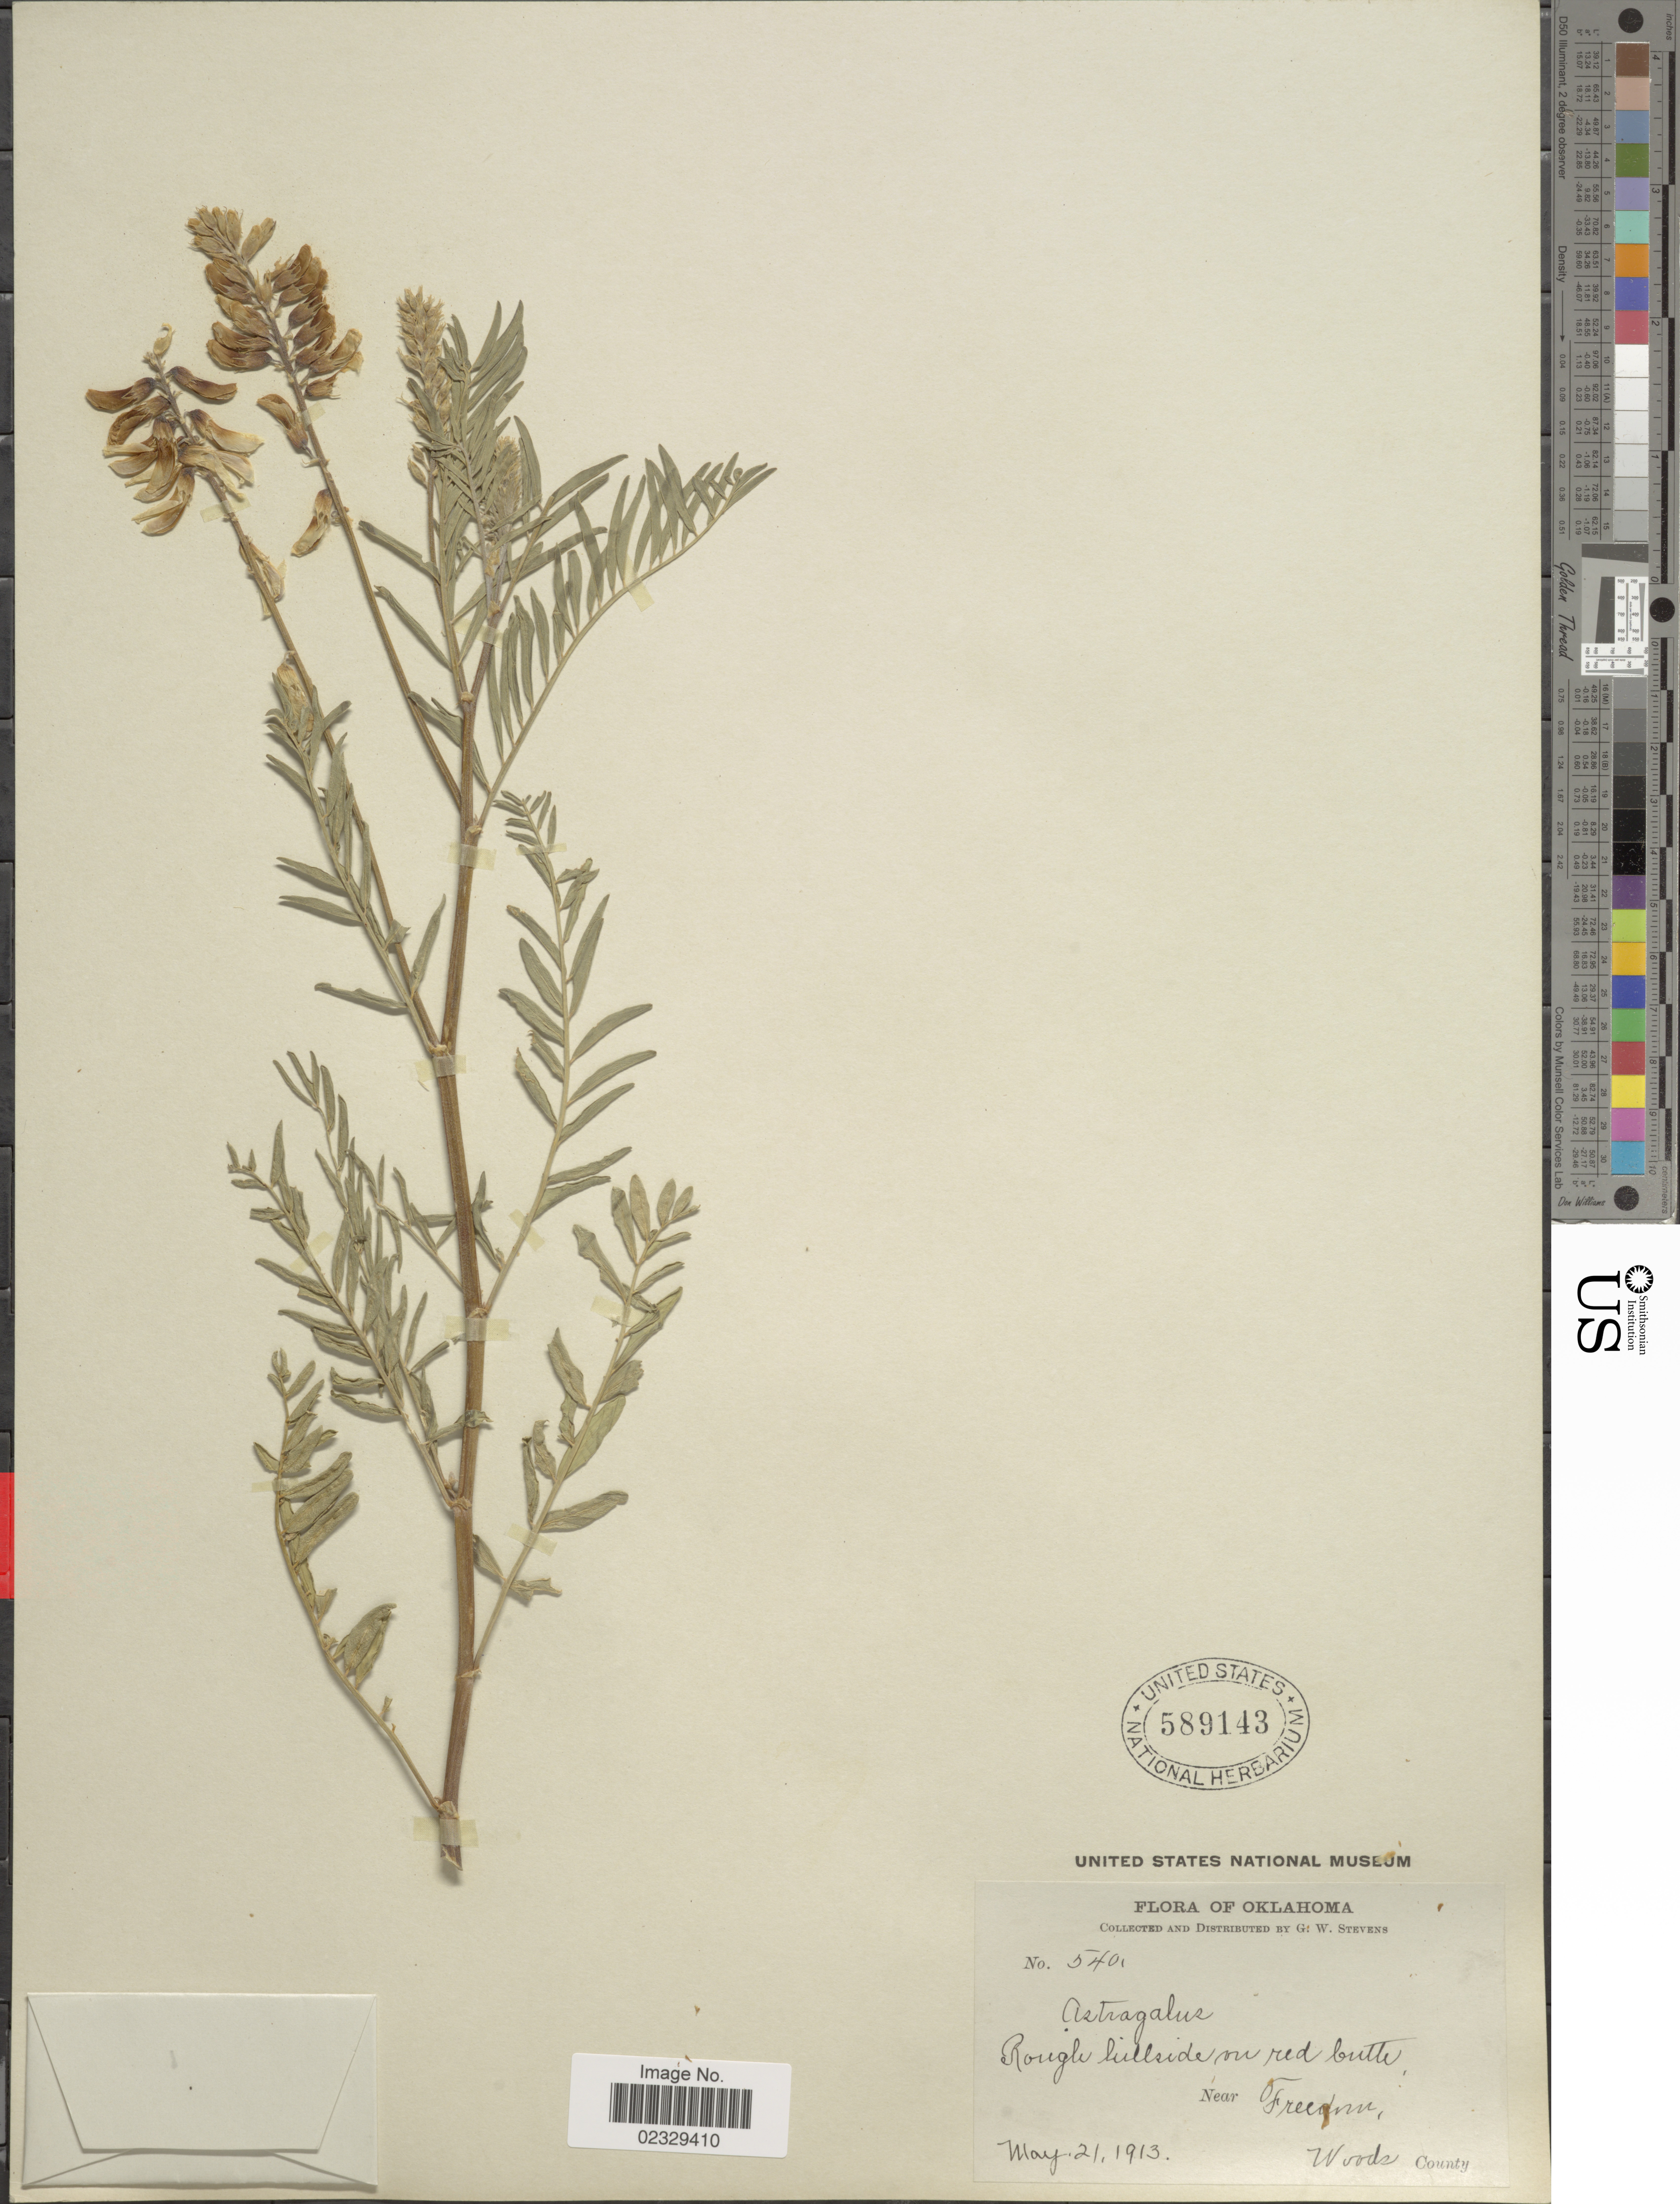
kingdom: Plantae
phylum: Tracheophyta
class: Magnoliopsida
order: Fabales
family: Fabaceae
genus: Astragalus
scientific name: Astragalus bisulcatus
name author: (Hook.) A. Gray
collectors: G. W. Stevens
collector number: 540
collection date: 1913-05-21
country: United States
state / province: Oklahoma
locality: Rough hillside on red butte, Near Freedom, Woods County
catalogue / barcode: US 589143